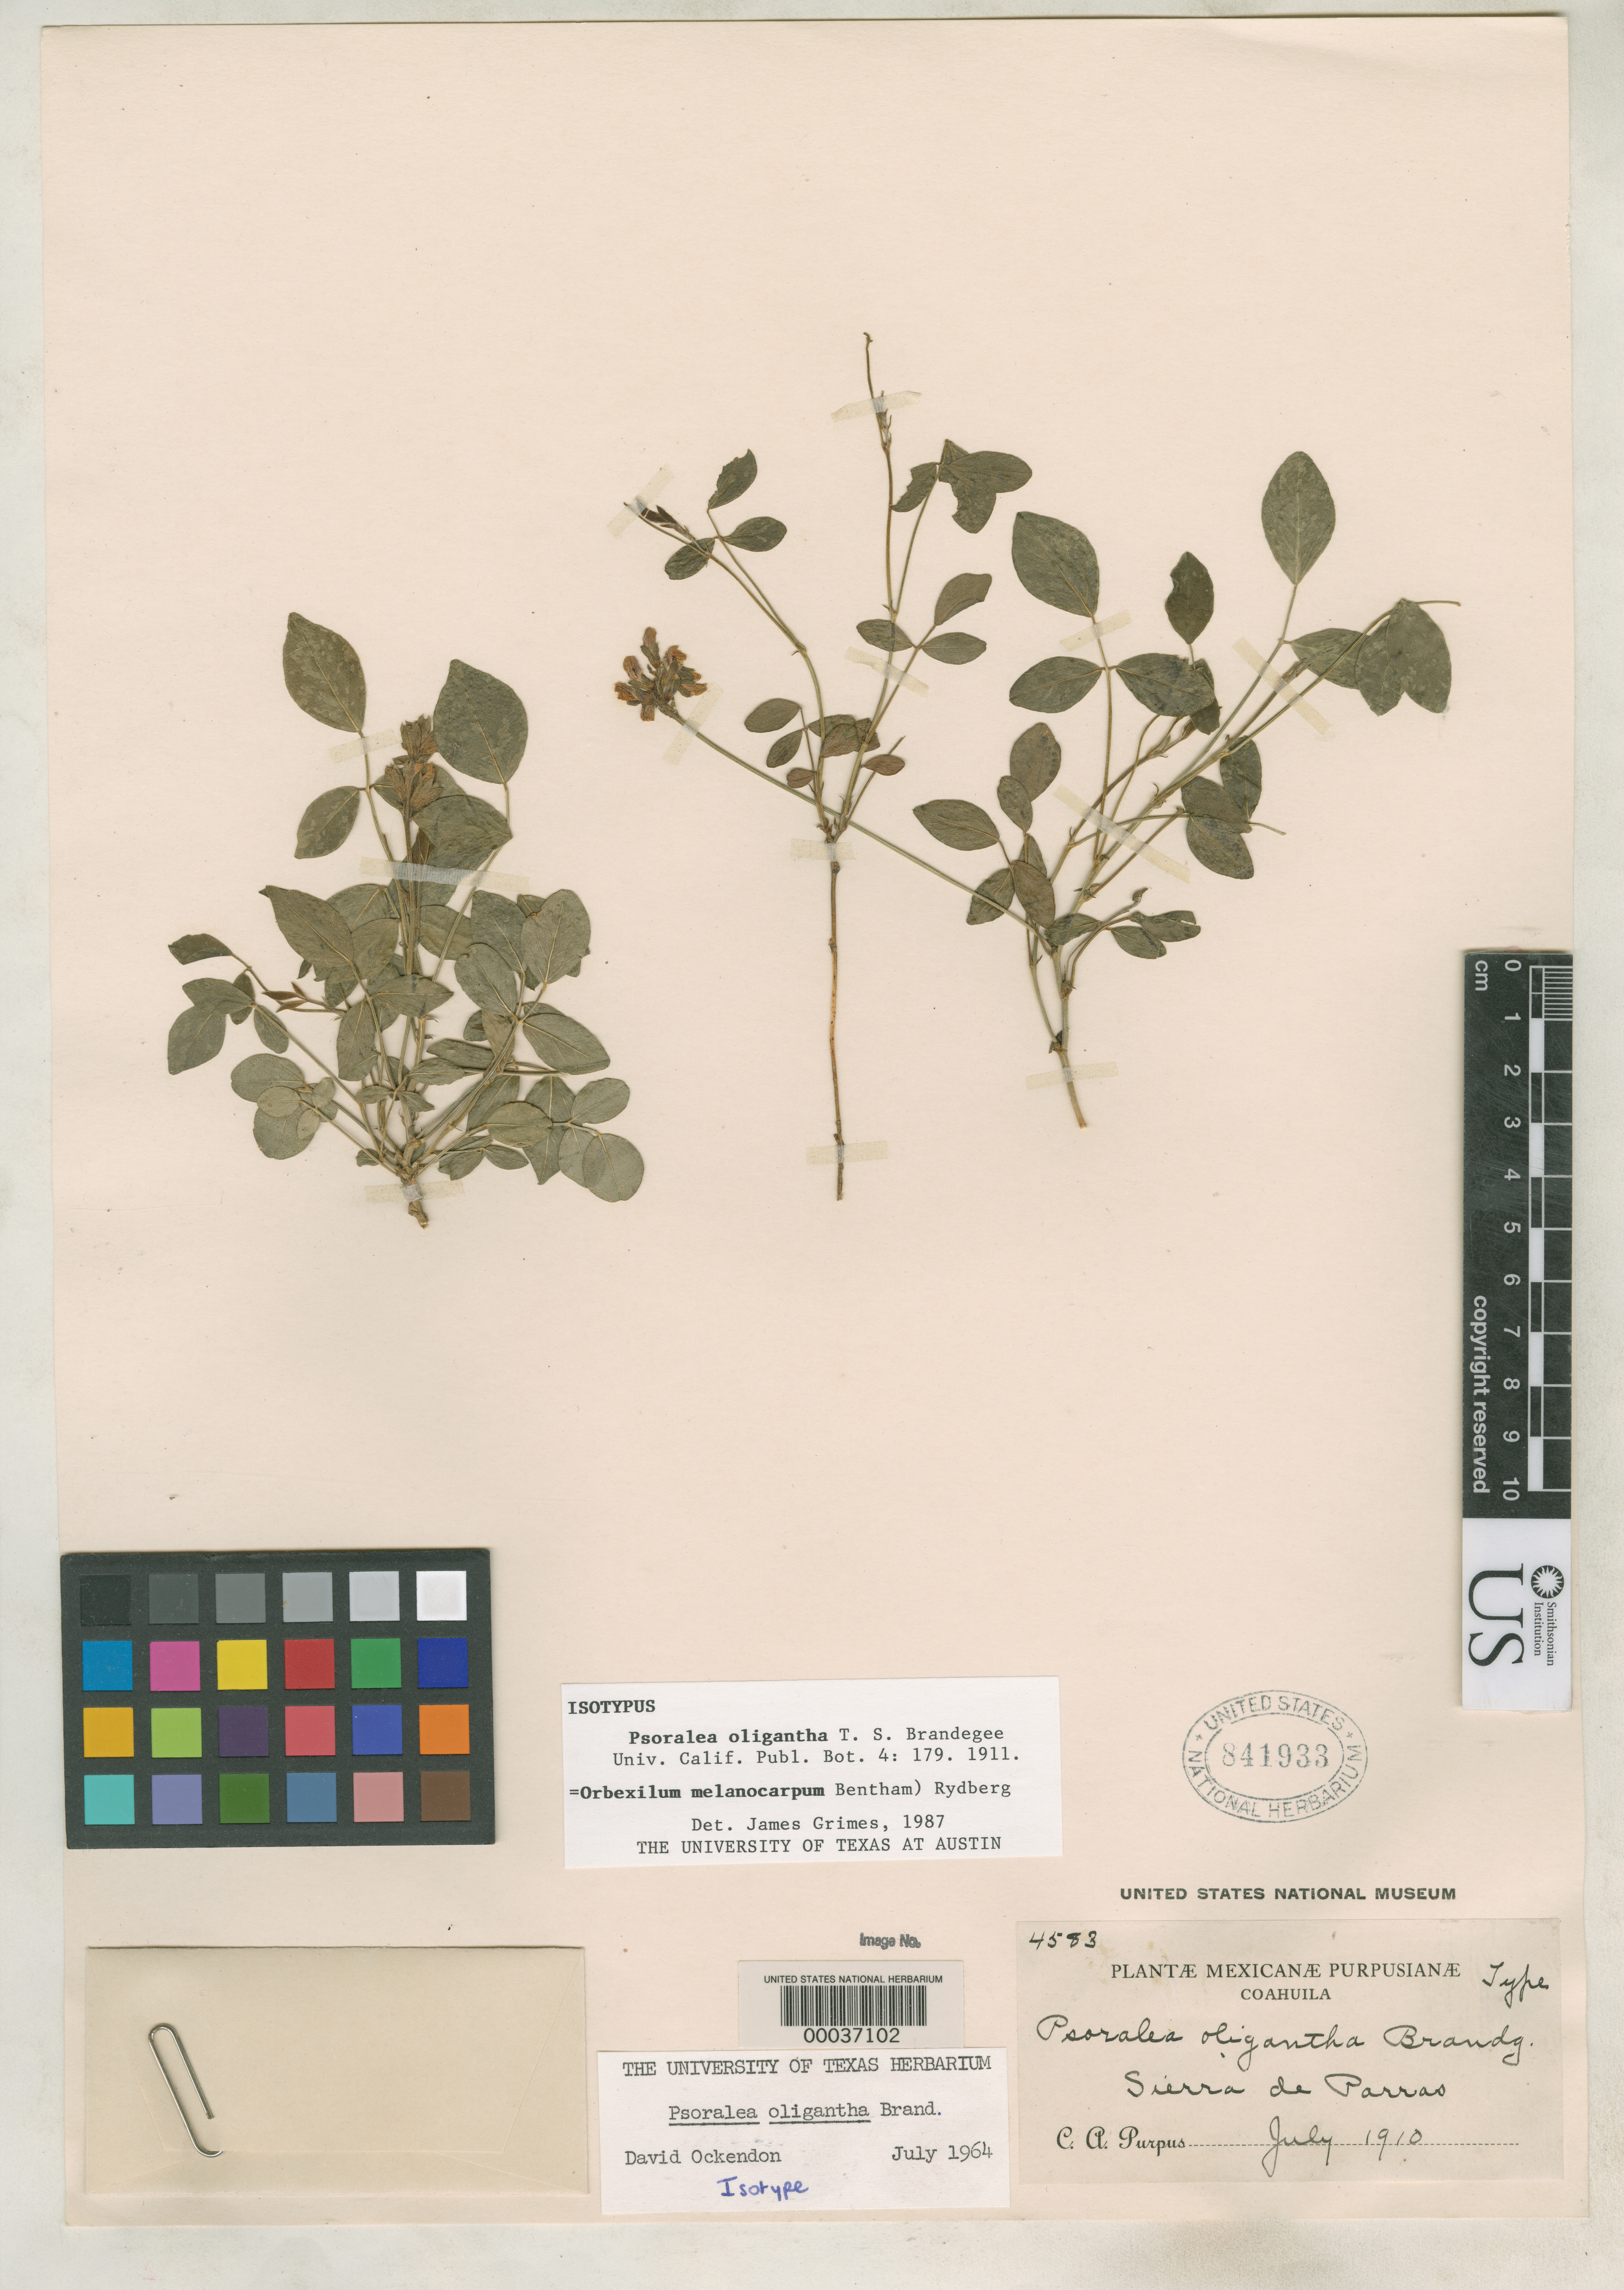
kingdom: Plantae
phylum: Tracheophyta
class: Magnoliopsida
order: Fabales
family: Fabaceae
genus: Psoralea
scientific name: Psoralea oligantha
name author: Brandegee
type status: Isotype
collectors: C. A. Purpus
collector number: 4583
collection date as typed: Jul 1910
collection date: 1910-07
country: Mexico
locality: Sierra de Parras.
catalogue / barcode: US 841933